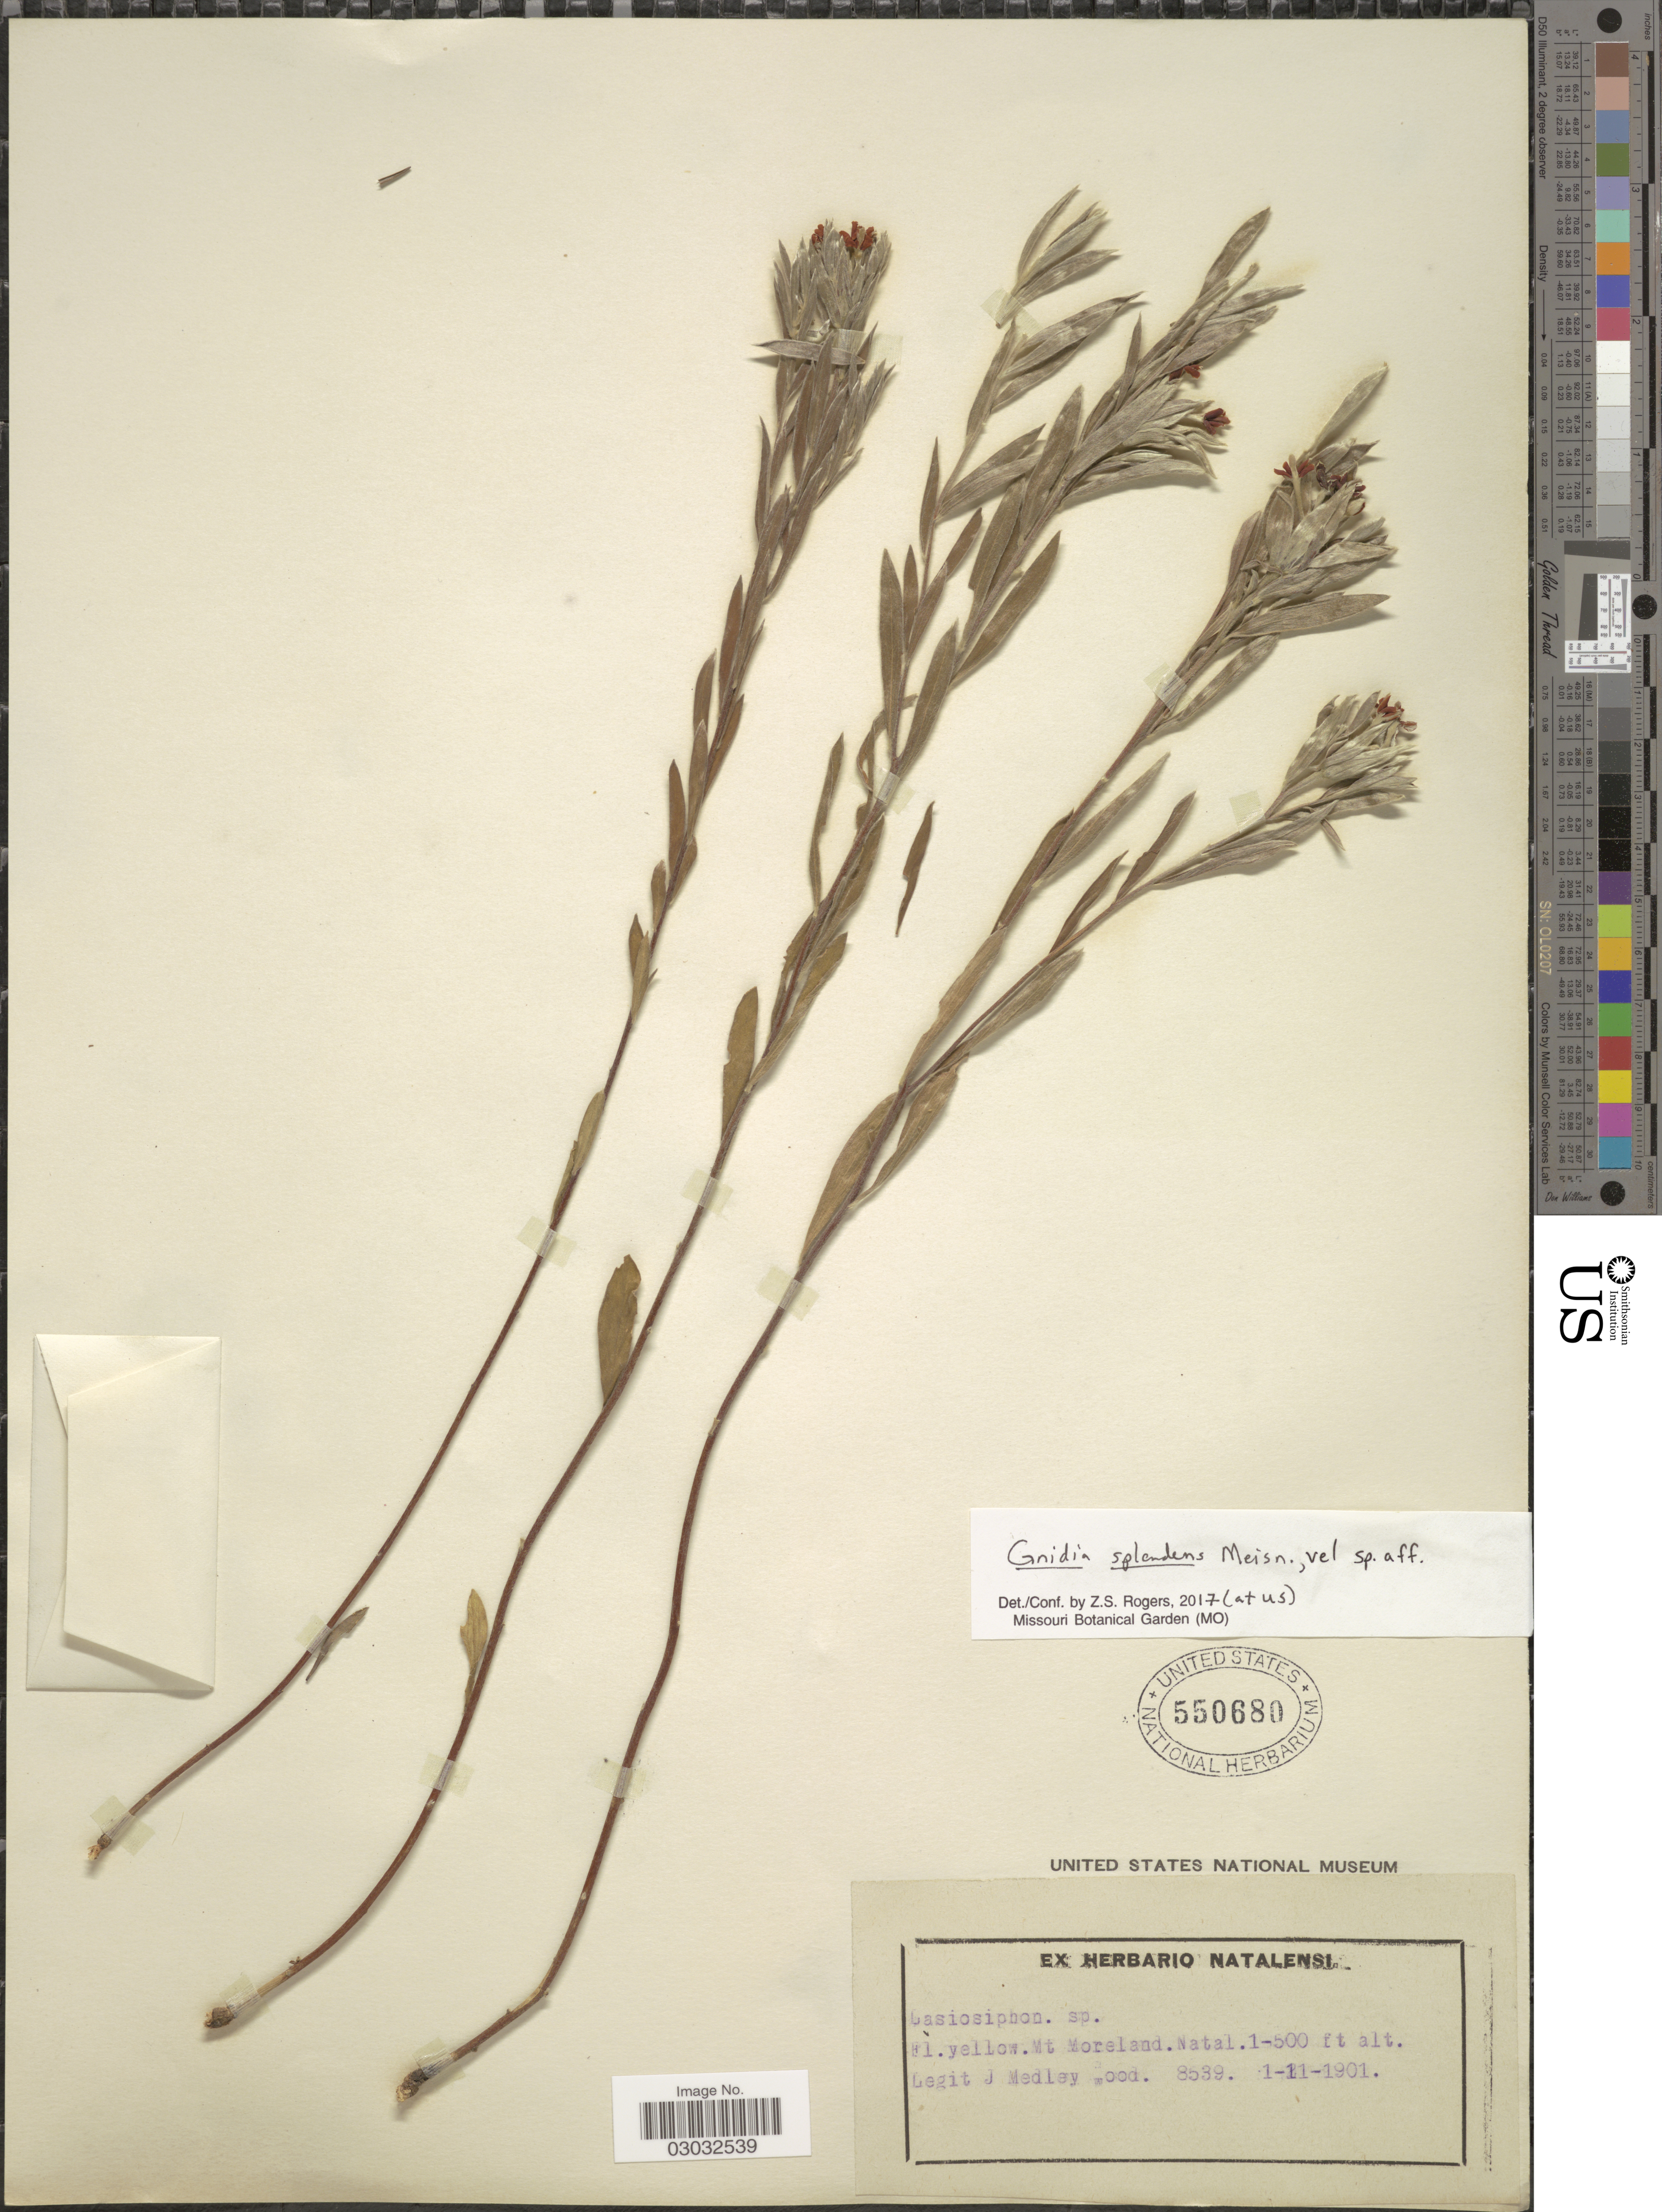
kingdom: Plantae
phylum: Tracheophyta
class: Magnoliopsida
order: Malvales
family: Thymelaeaceae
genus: Lasiosiphon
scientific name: Lasiosiphon splendens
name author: (Meisn.) Endl.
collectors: J. M. Wood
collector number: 8539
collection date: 1901-11-01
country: South Africa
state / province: KwaZulu-Natal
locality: Mt Moreland. Natal.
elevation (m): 30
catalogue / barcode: US 550680